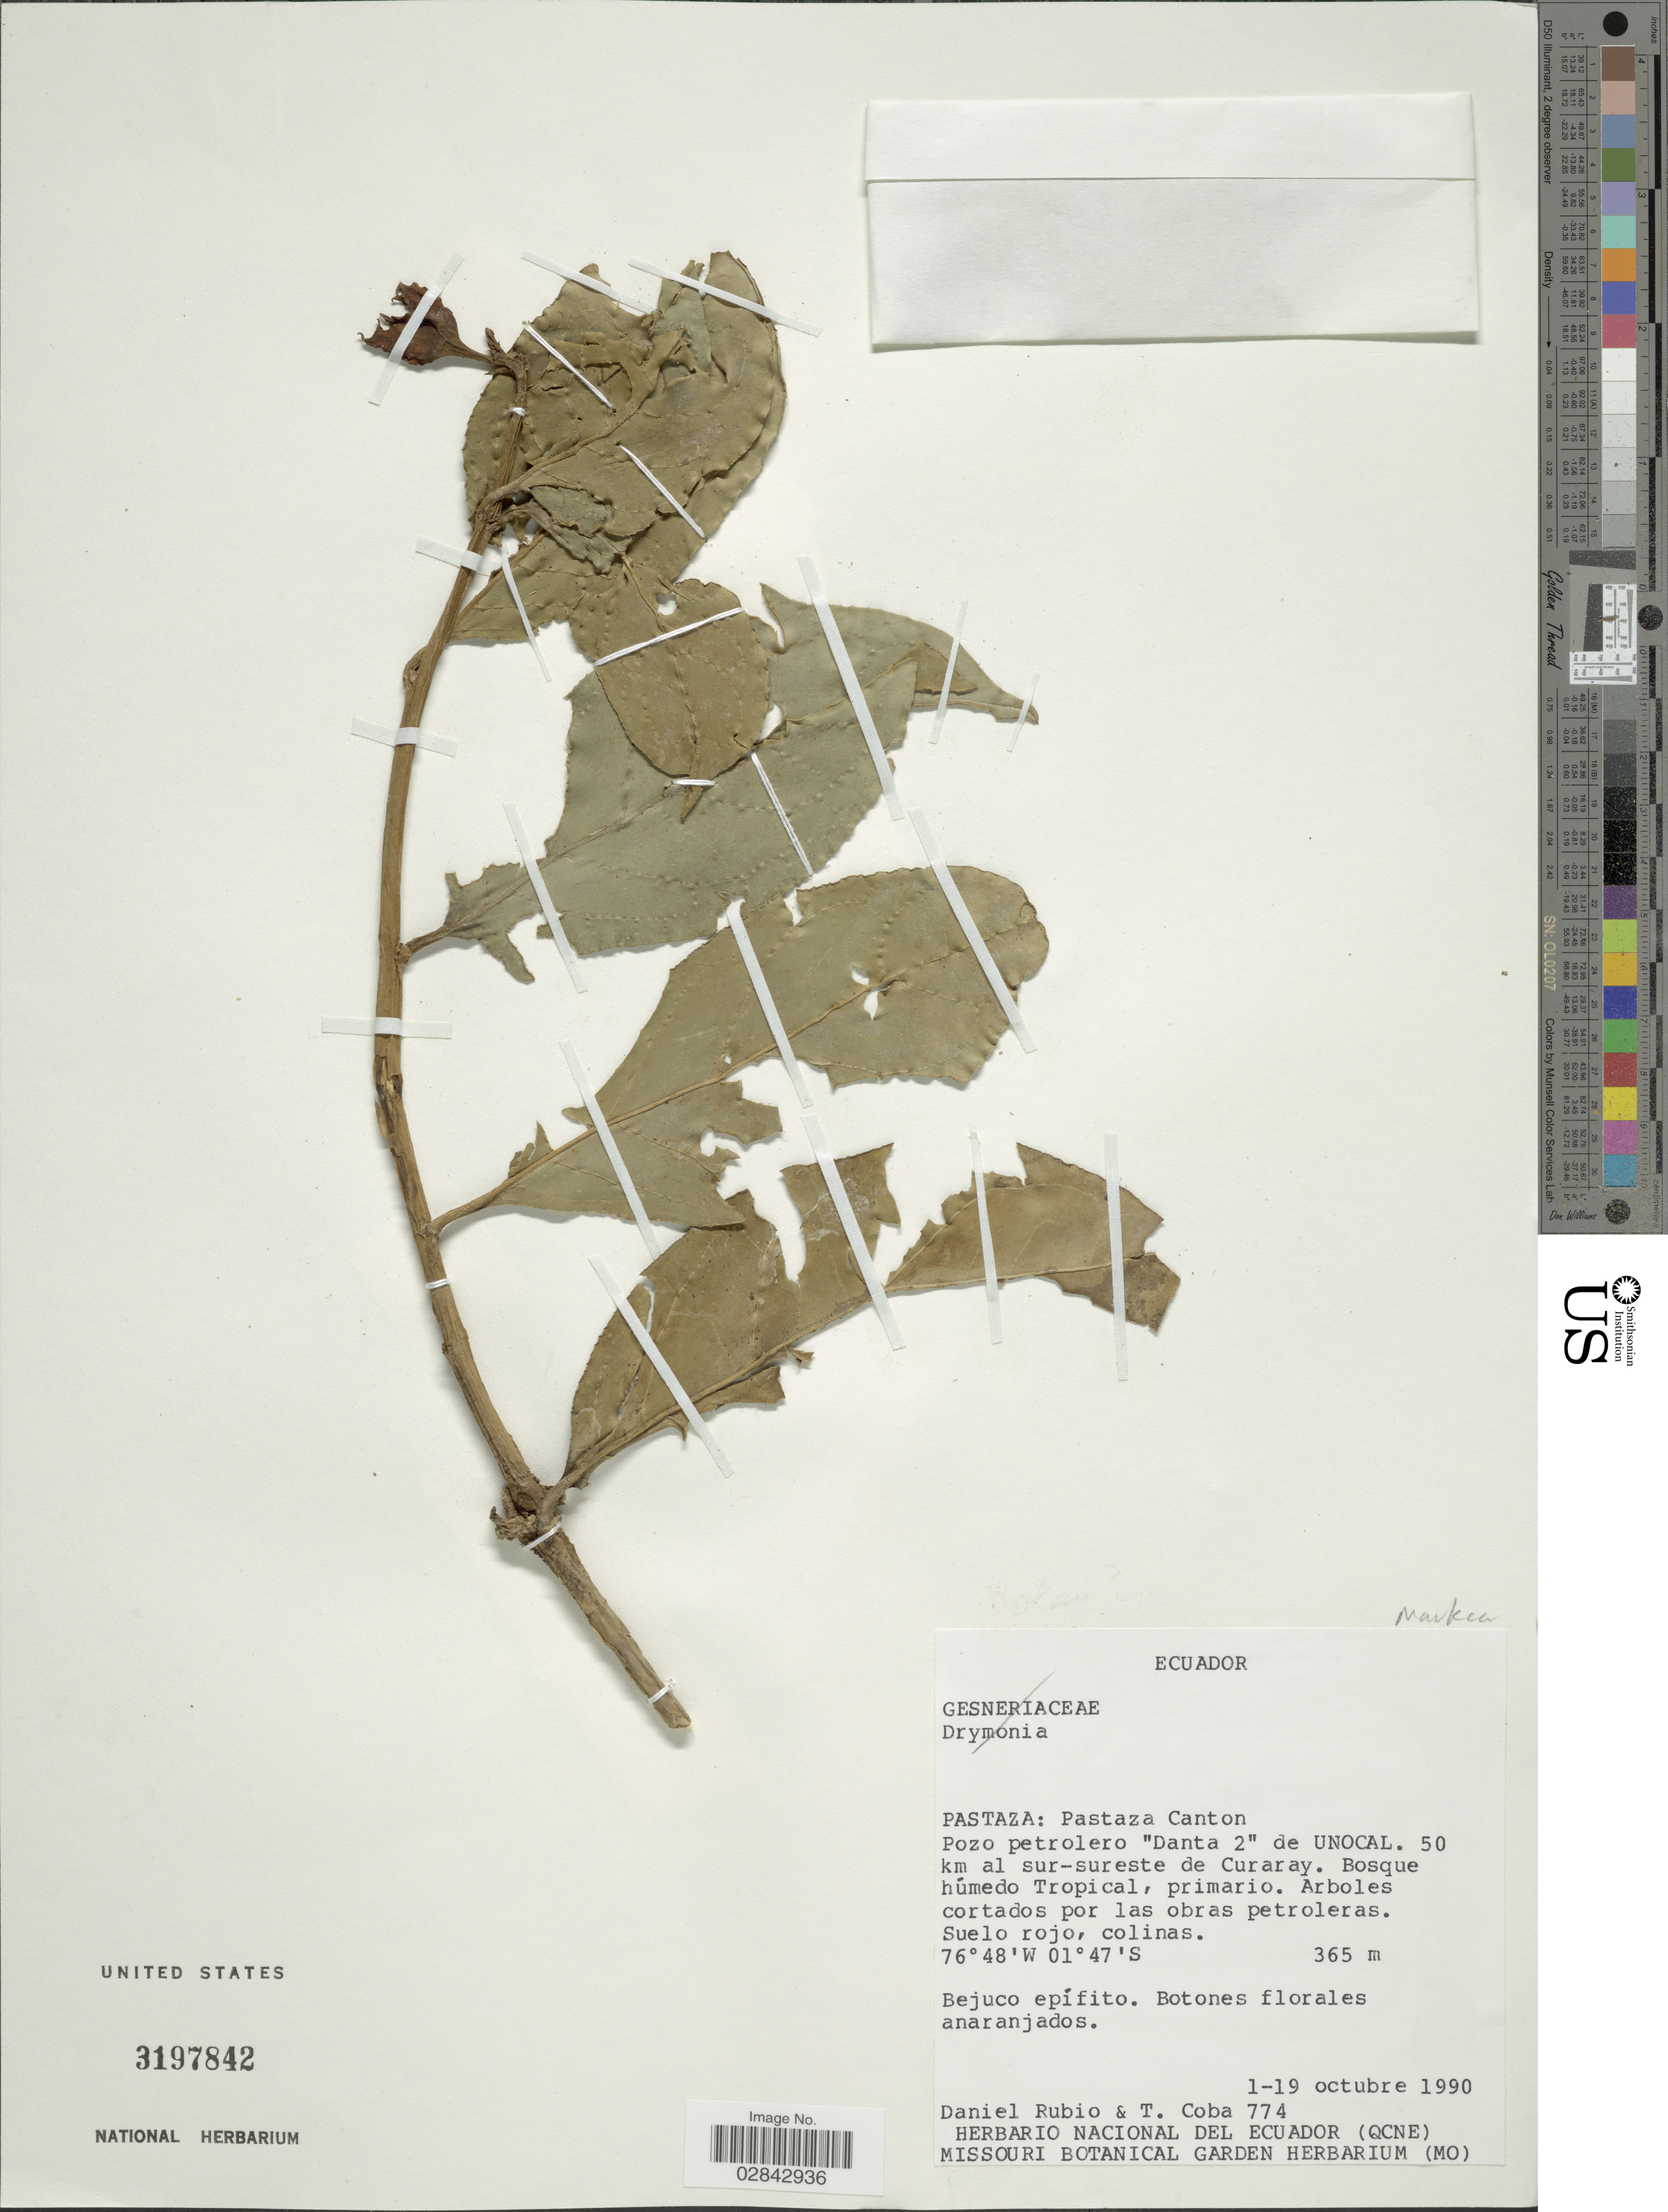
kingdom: Plantae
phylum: Tracheophyta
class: Magnoliopsida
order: Solanales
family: Solanaceae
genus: Markea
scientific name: Markea sp.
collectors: D. Rubio & T. Coba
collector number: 774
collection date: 1990-10-01/1990-10-19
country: Ecuador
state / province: Pastaza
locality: Pastaza Canton. Pozo petrolero "Danta 2" de Unocal. 50 km al sur-sureste de Curaray.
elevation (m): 365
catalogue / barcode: US 3197842